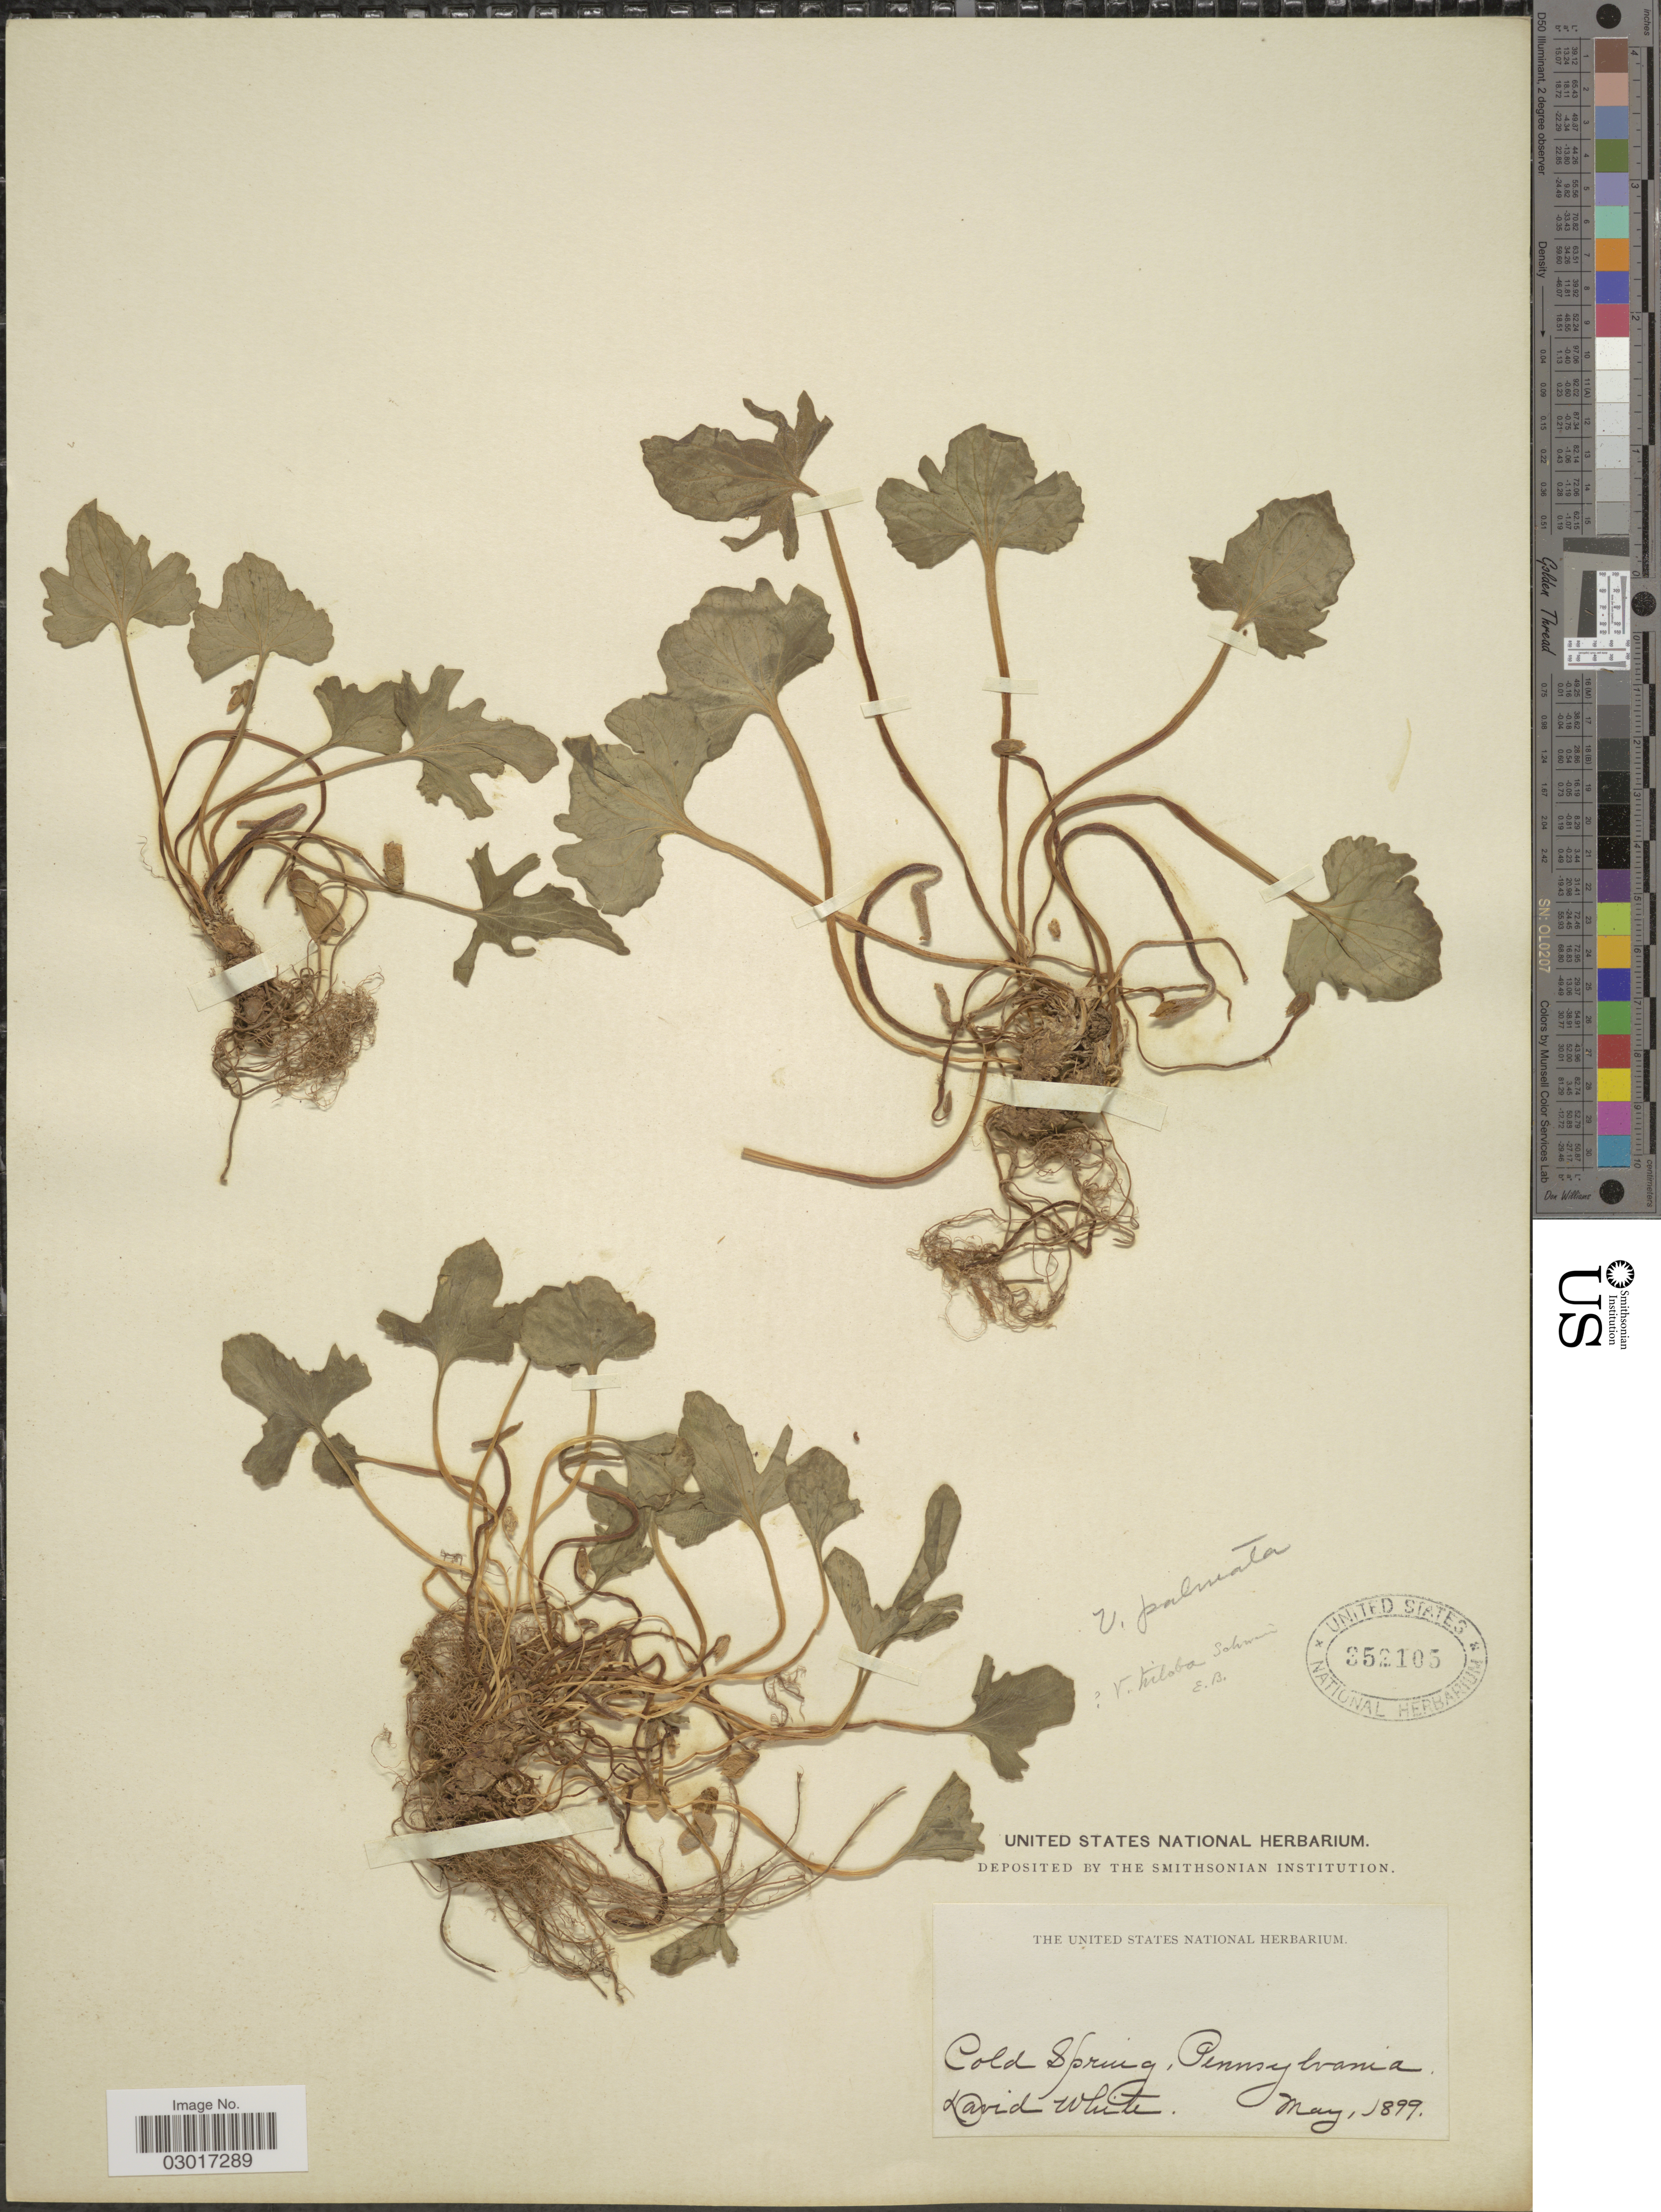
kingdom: Plantae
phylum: Tracheophyta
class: Magnoliopsida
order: Malpighiales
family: Violaceae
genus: Viola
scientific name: Viola triloba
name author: Schwein.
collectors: D. White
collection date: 1899-05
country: United States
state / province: Pennsylvania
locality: Cold Spring.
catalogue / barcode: US 352105